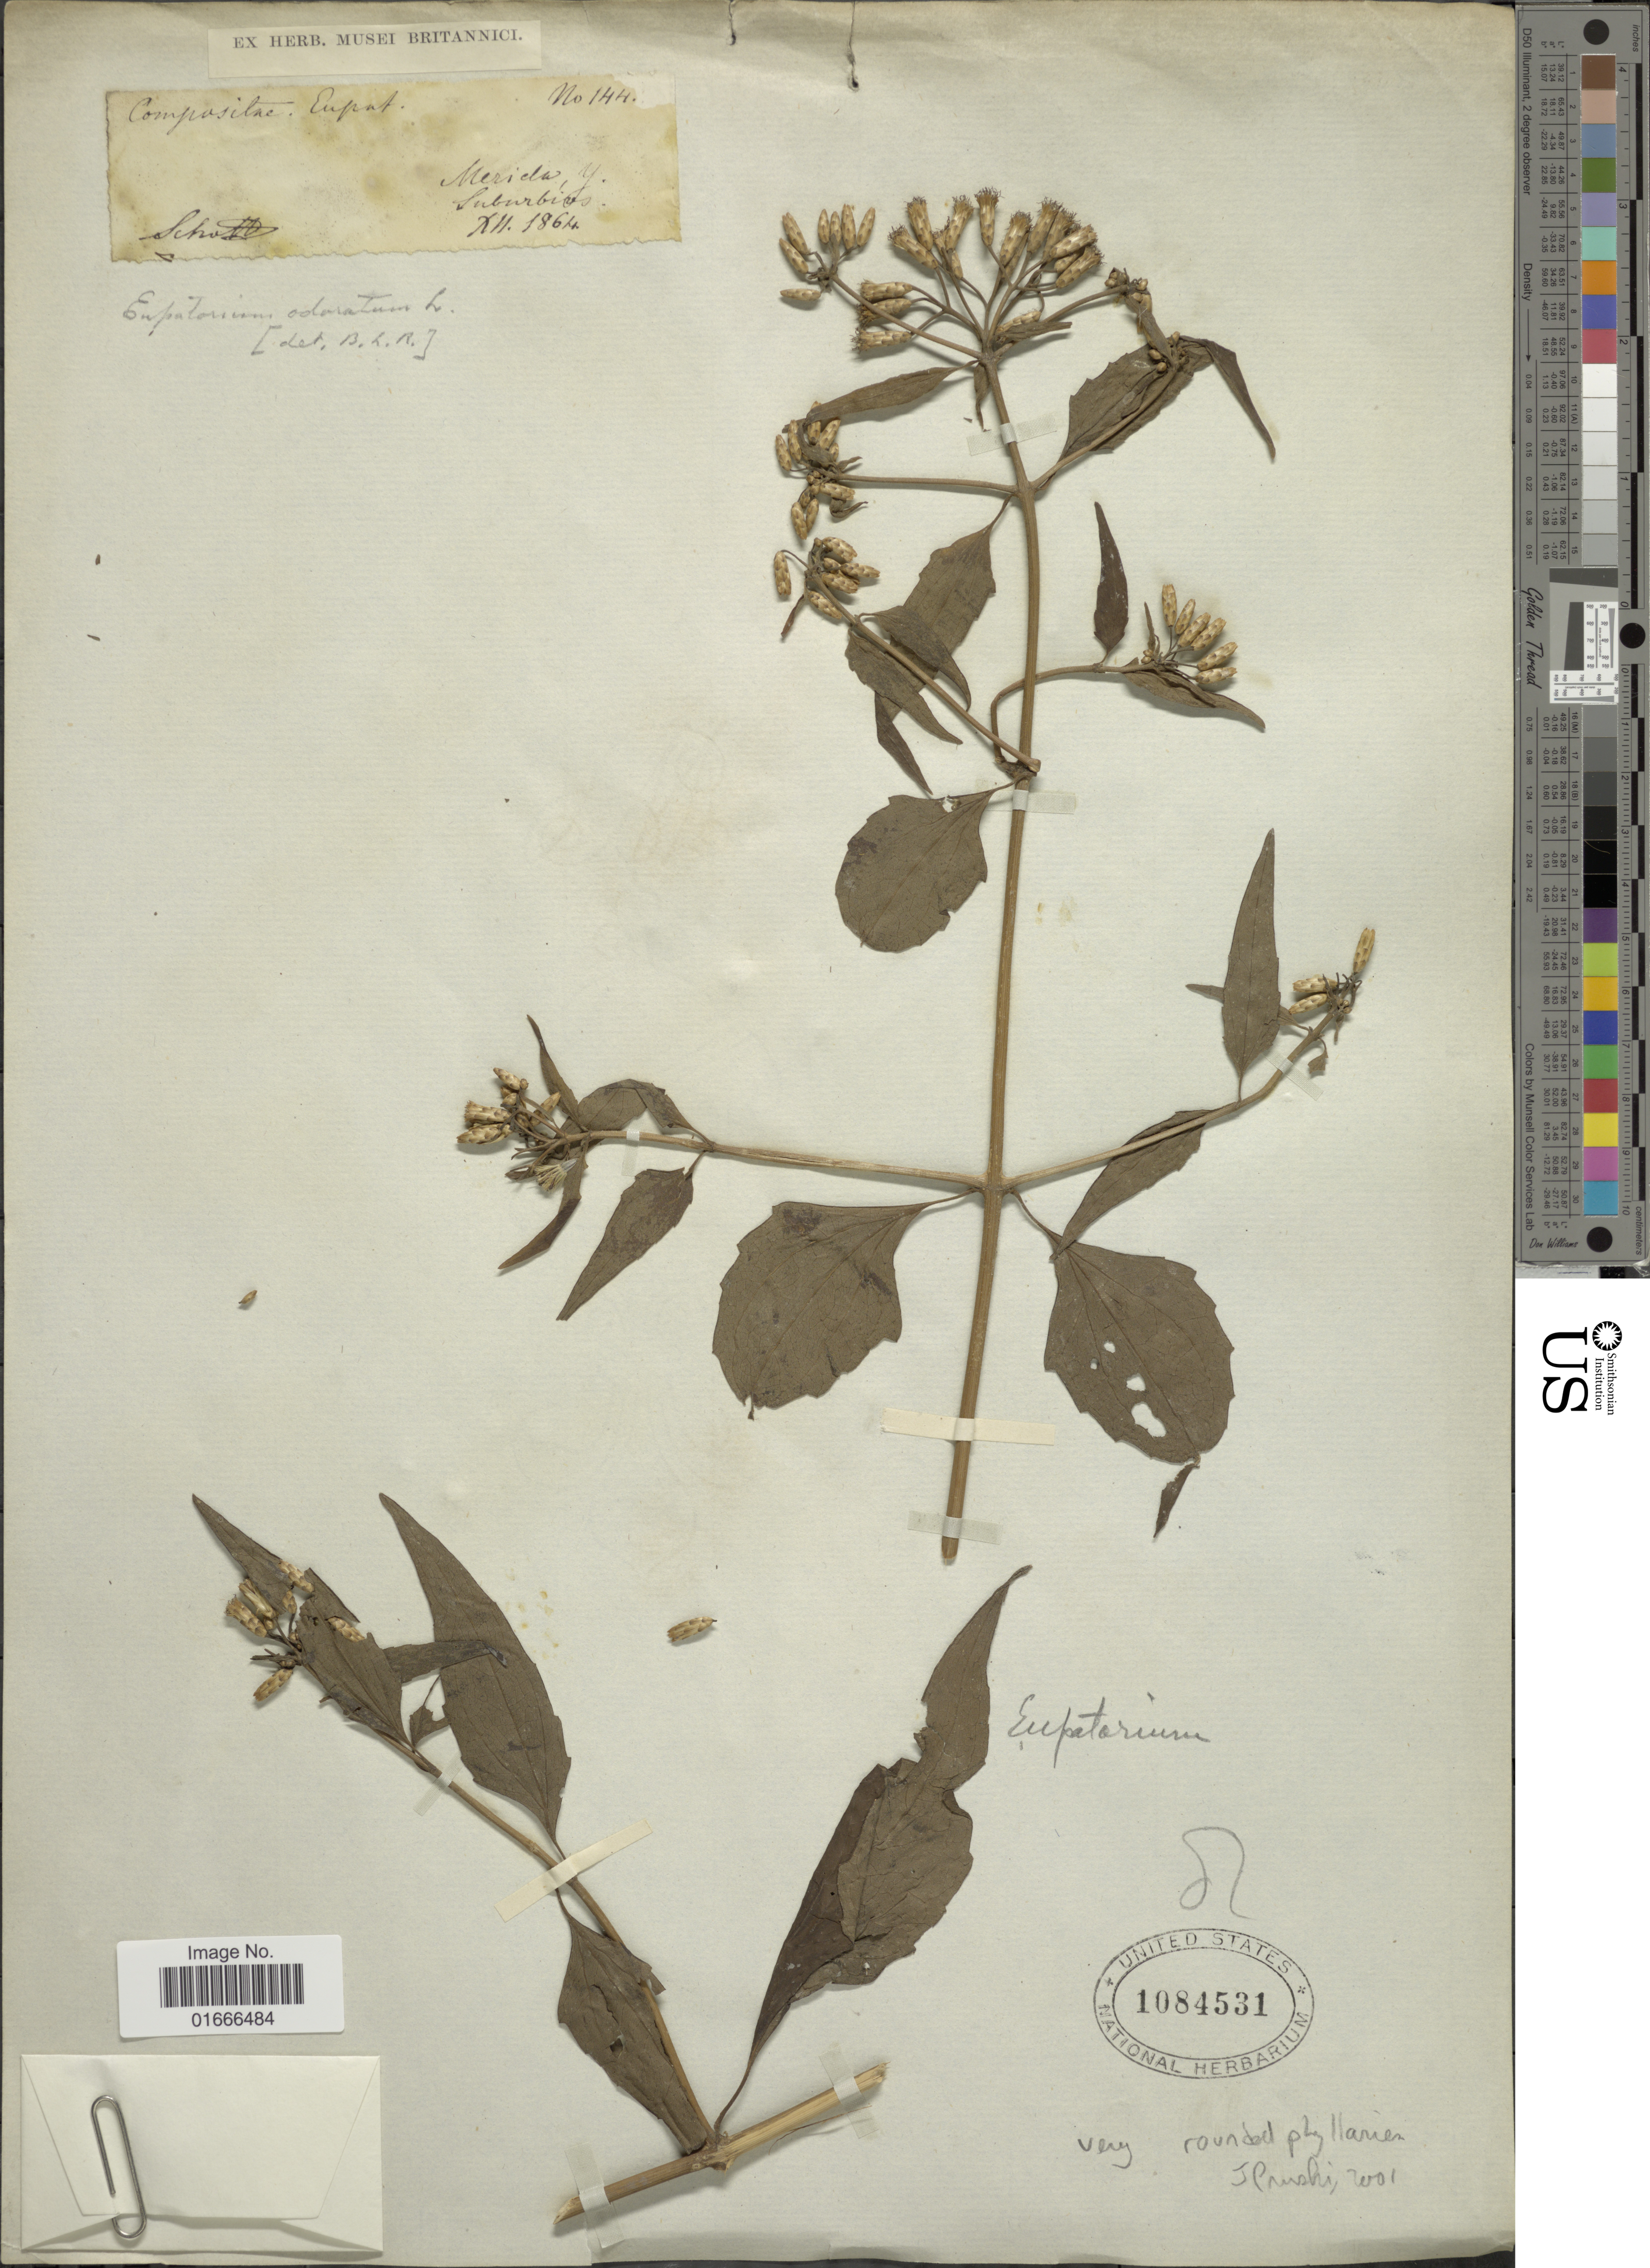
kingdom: Plantae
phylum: Tracheophyta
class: Magnoliopsida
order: Asterales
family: Asteraceae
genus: Chromolaena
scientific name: Chromolaena odorata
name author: (L.) R.M. King & H. Rob.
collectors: Schott, -- & J. F. Pruski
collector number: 144/2001*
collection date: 1864-12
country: Mexico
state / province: Yucatan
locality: Mérida, suburbios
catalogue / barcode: US 1084531